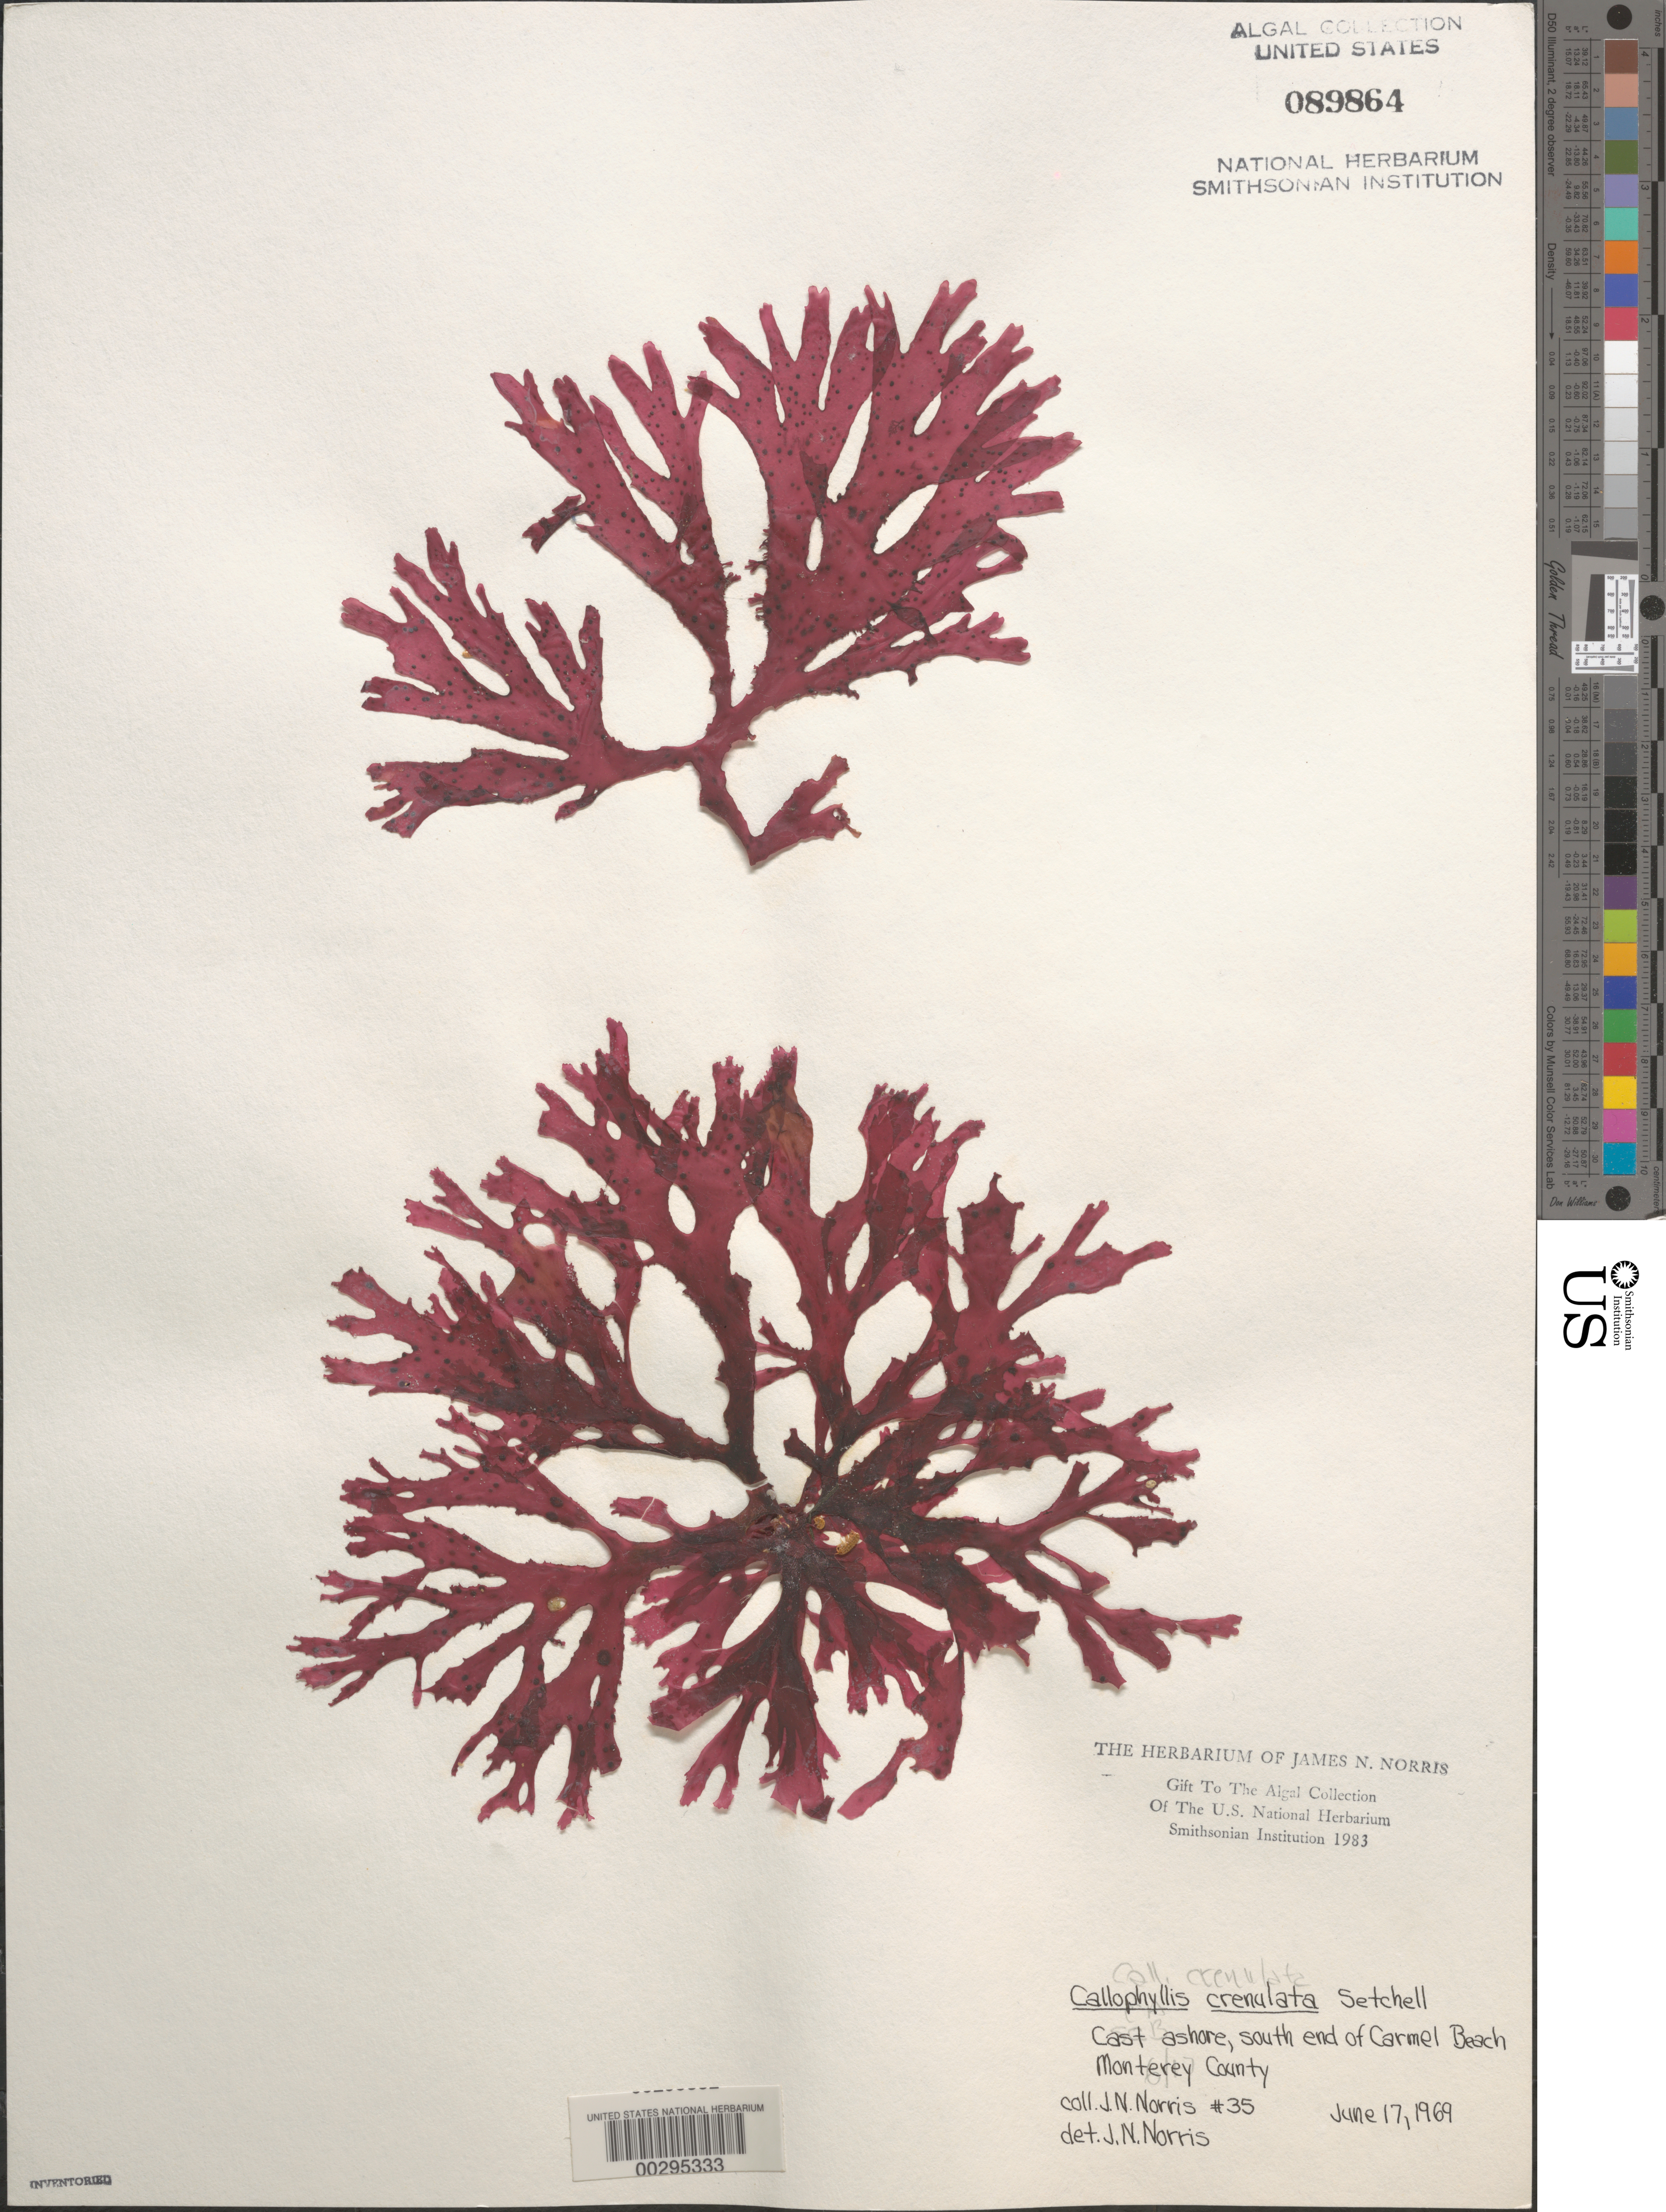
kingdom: Plantae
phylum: Rhodophyta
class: Florideophyceae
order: Gigartinales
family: Kallymeniaceae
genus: Callophyllis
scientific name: Callophyllis crenulata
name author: Setch.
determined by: Norris, James N.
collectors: J. N. Norris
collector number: JN-35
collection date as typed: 17 Jun 1969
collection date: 1969-06-17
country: United States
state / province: California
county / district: Monterey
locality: Carmel Beach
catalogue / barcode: US 89864